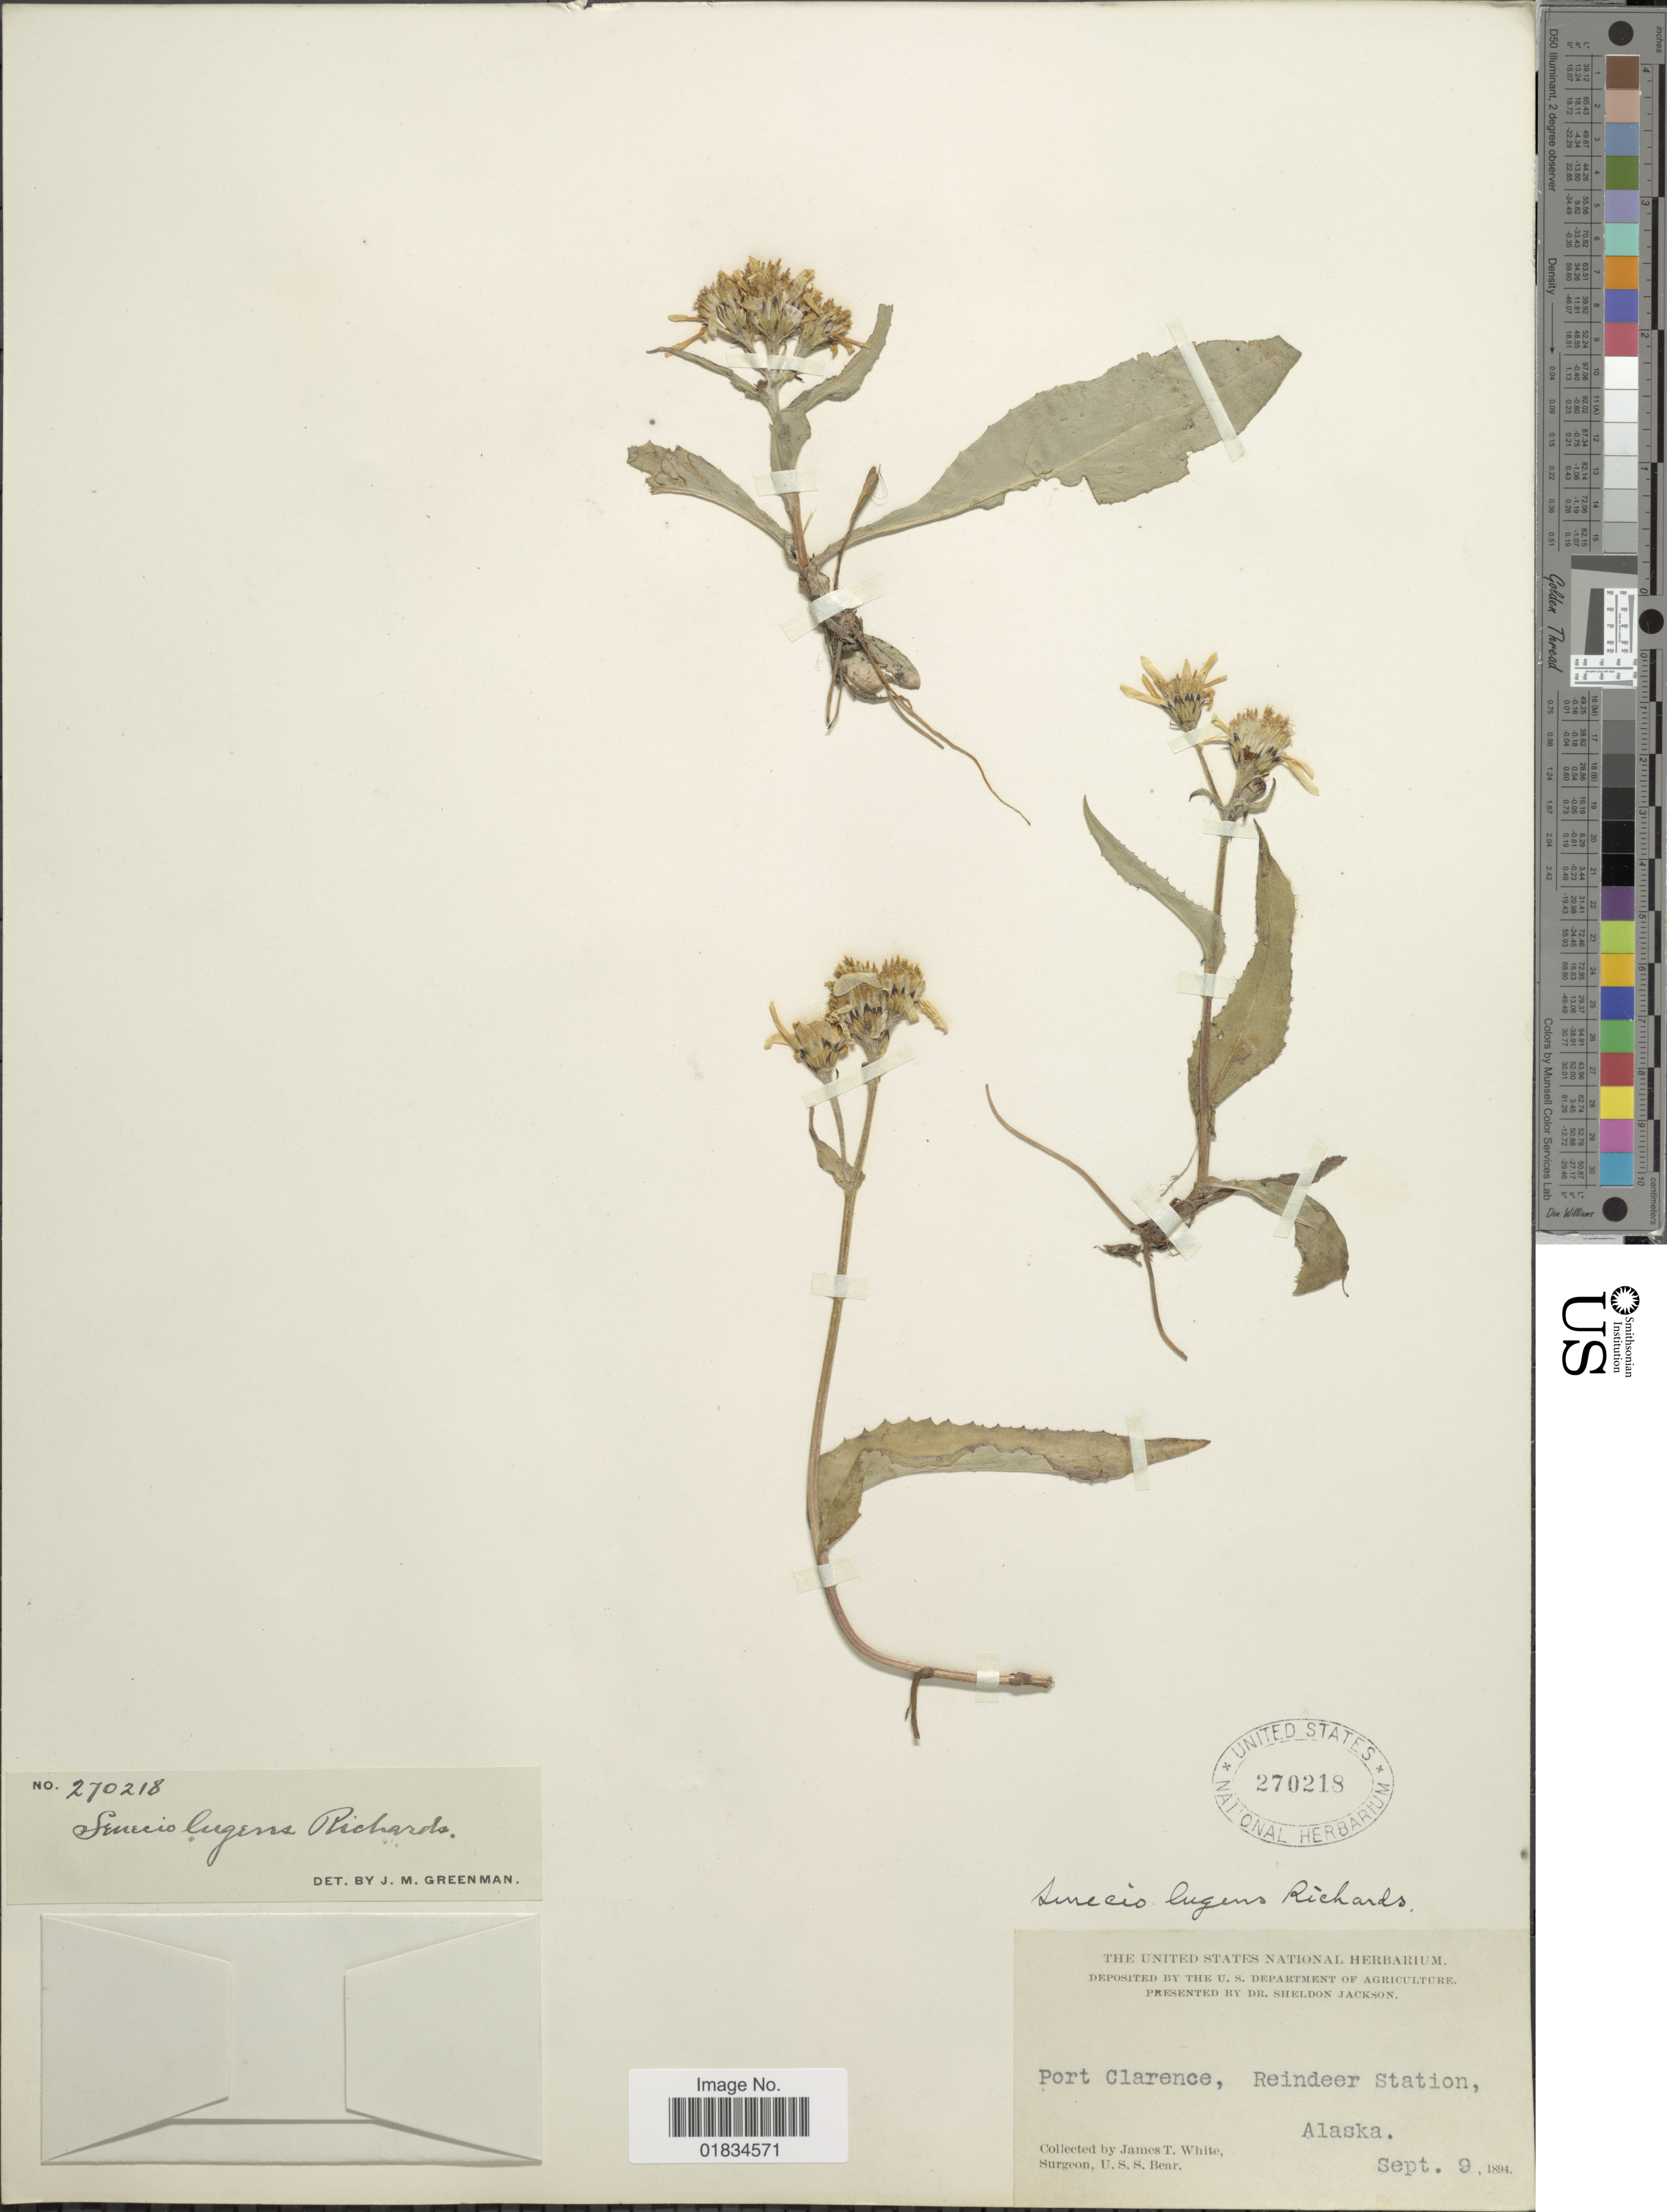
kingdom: Plantae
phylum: Tracheophyta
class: Magnoliopsida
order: Asterales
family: Asteraceae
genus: Senecio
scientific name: Senecio lugens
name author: Richardson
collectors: J. T. White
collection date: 1894-09-09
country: United States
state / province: Alaska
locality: Port Clarence, Reindeer Station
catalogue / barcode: US 270218